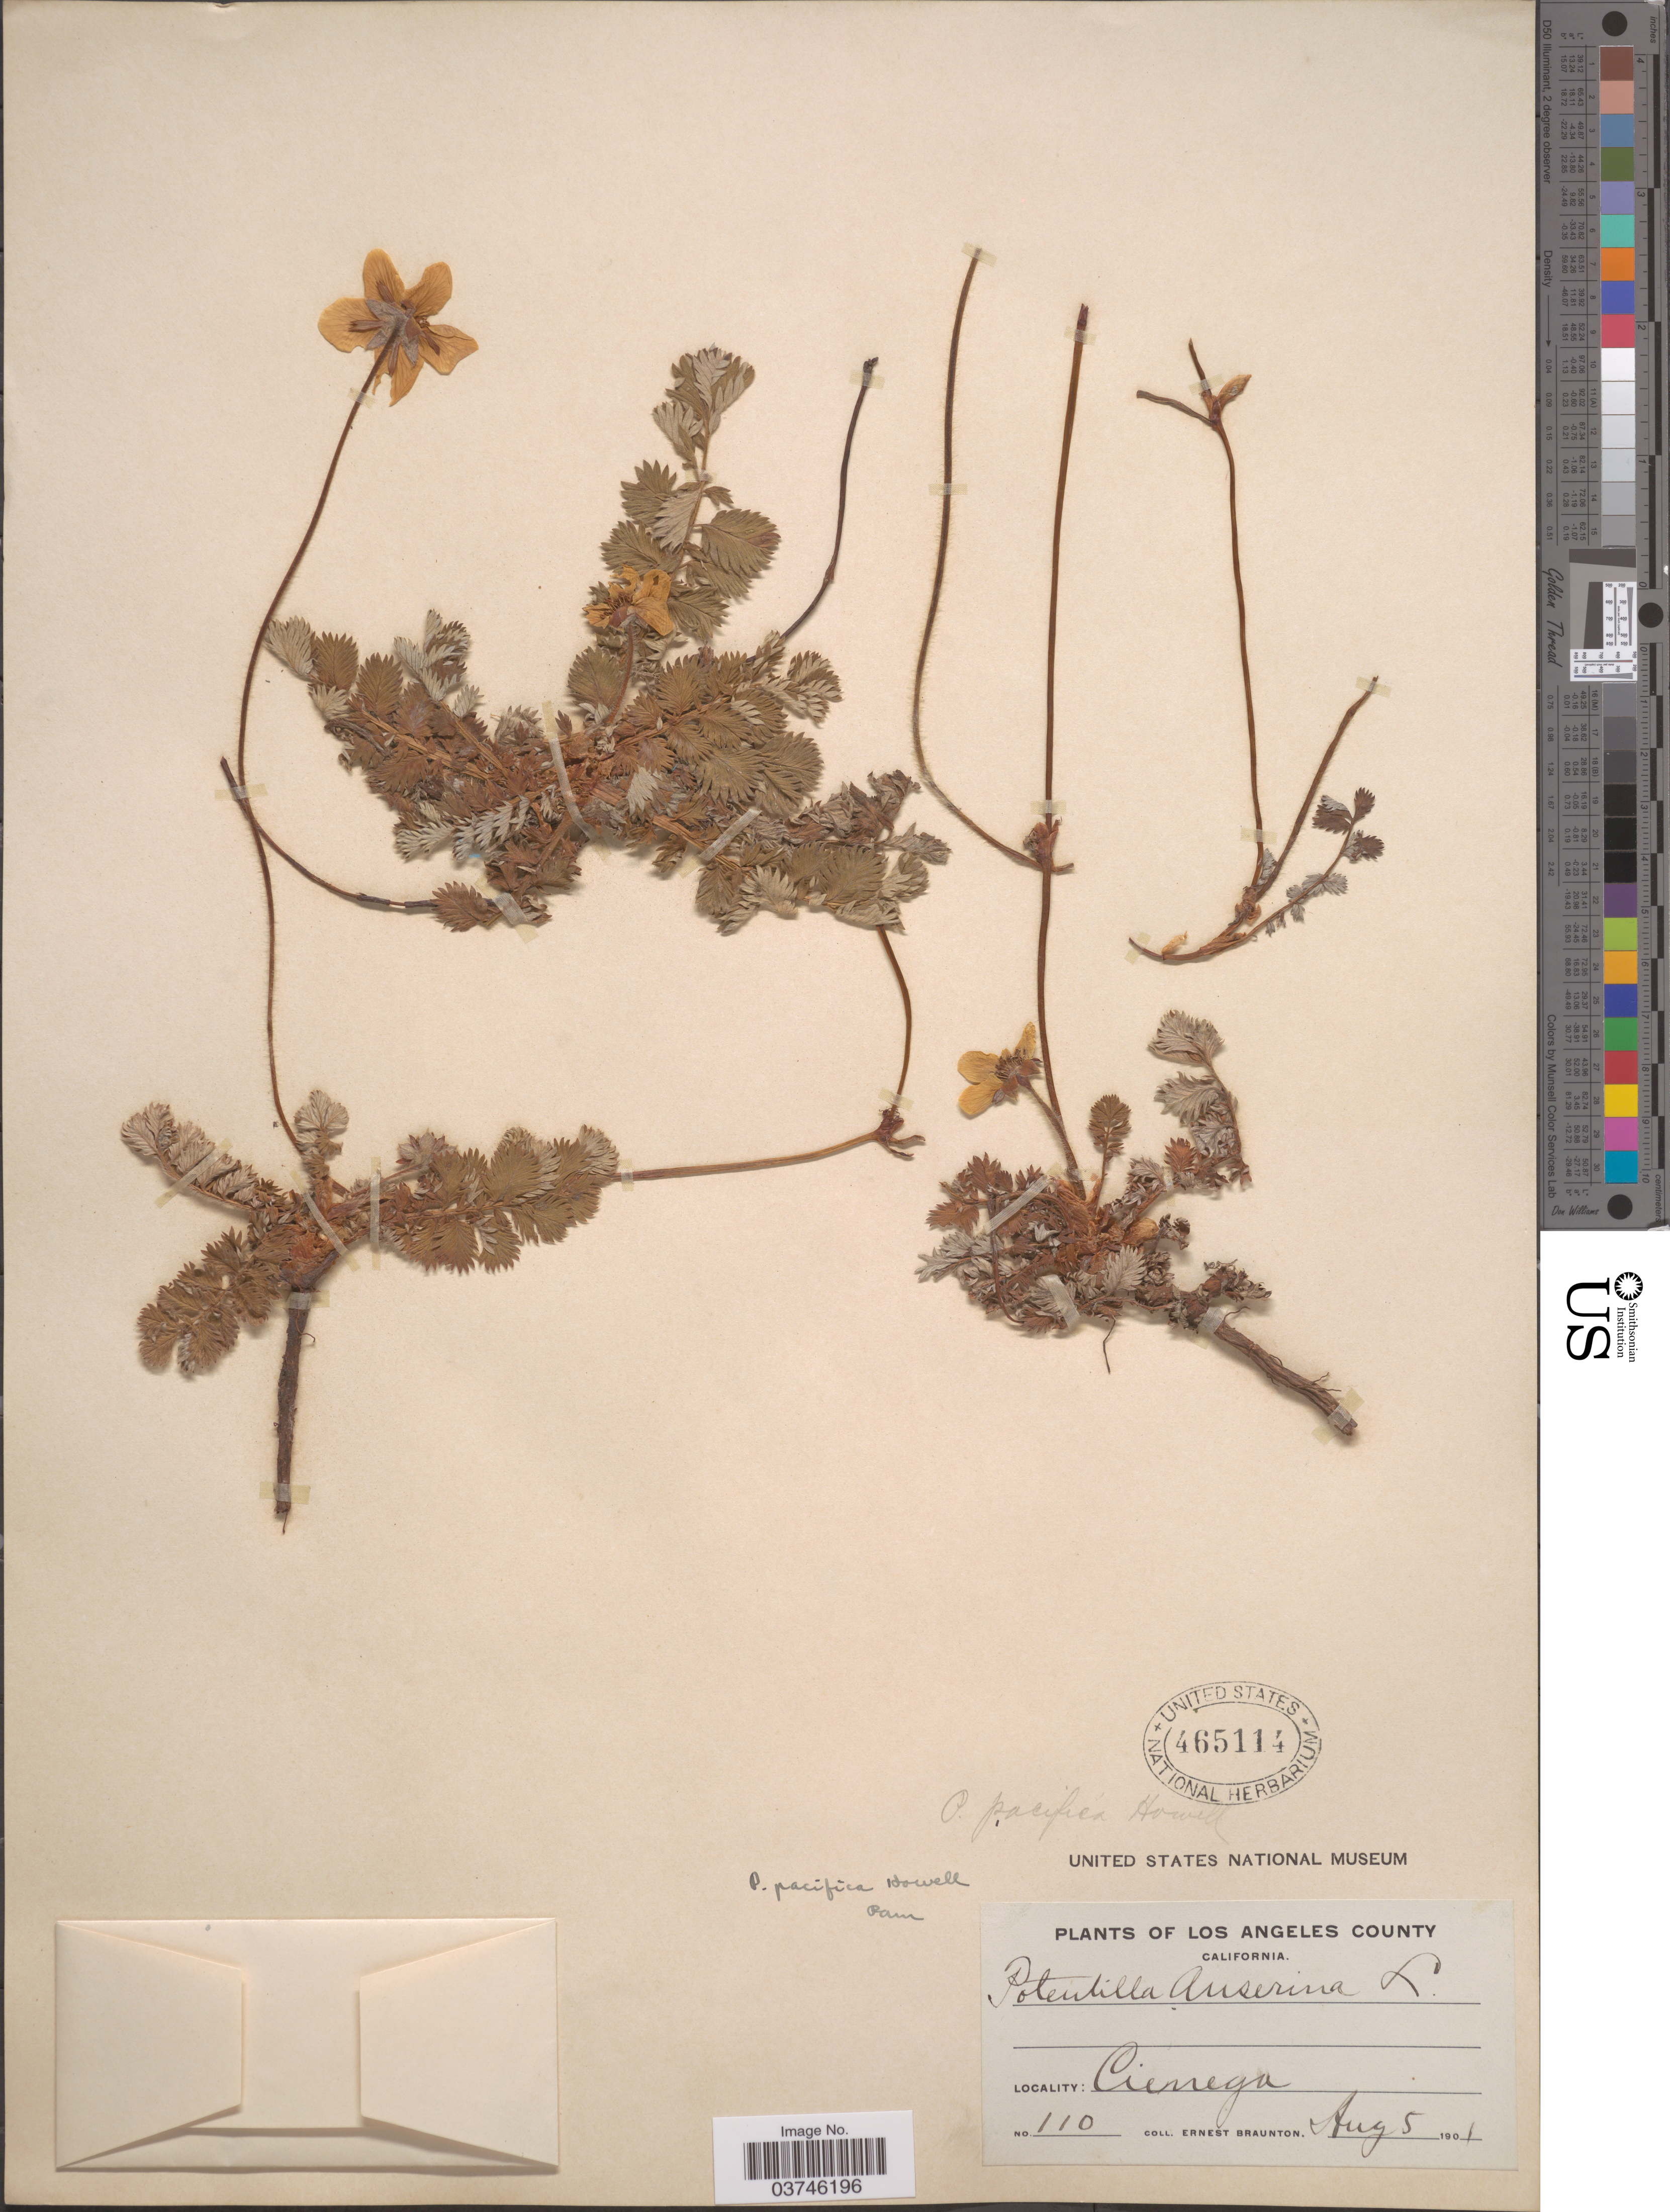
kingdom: Plantae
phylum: Tracheophyta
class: Magnoliopsida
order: Rosales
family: Rosaceae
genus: Argentina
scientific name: Argentina anserina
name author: (L.) Rydb.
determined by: Strong, Mark T., (BOT), Smithsonian Institution - National Museum of Natural History (UNITED STATES)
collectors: E. Braunton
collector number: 110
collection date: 1901-08-05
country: United States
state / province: California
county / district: Los Angeles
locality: Los Angeles County. Cienega.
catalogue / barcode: US 465114